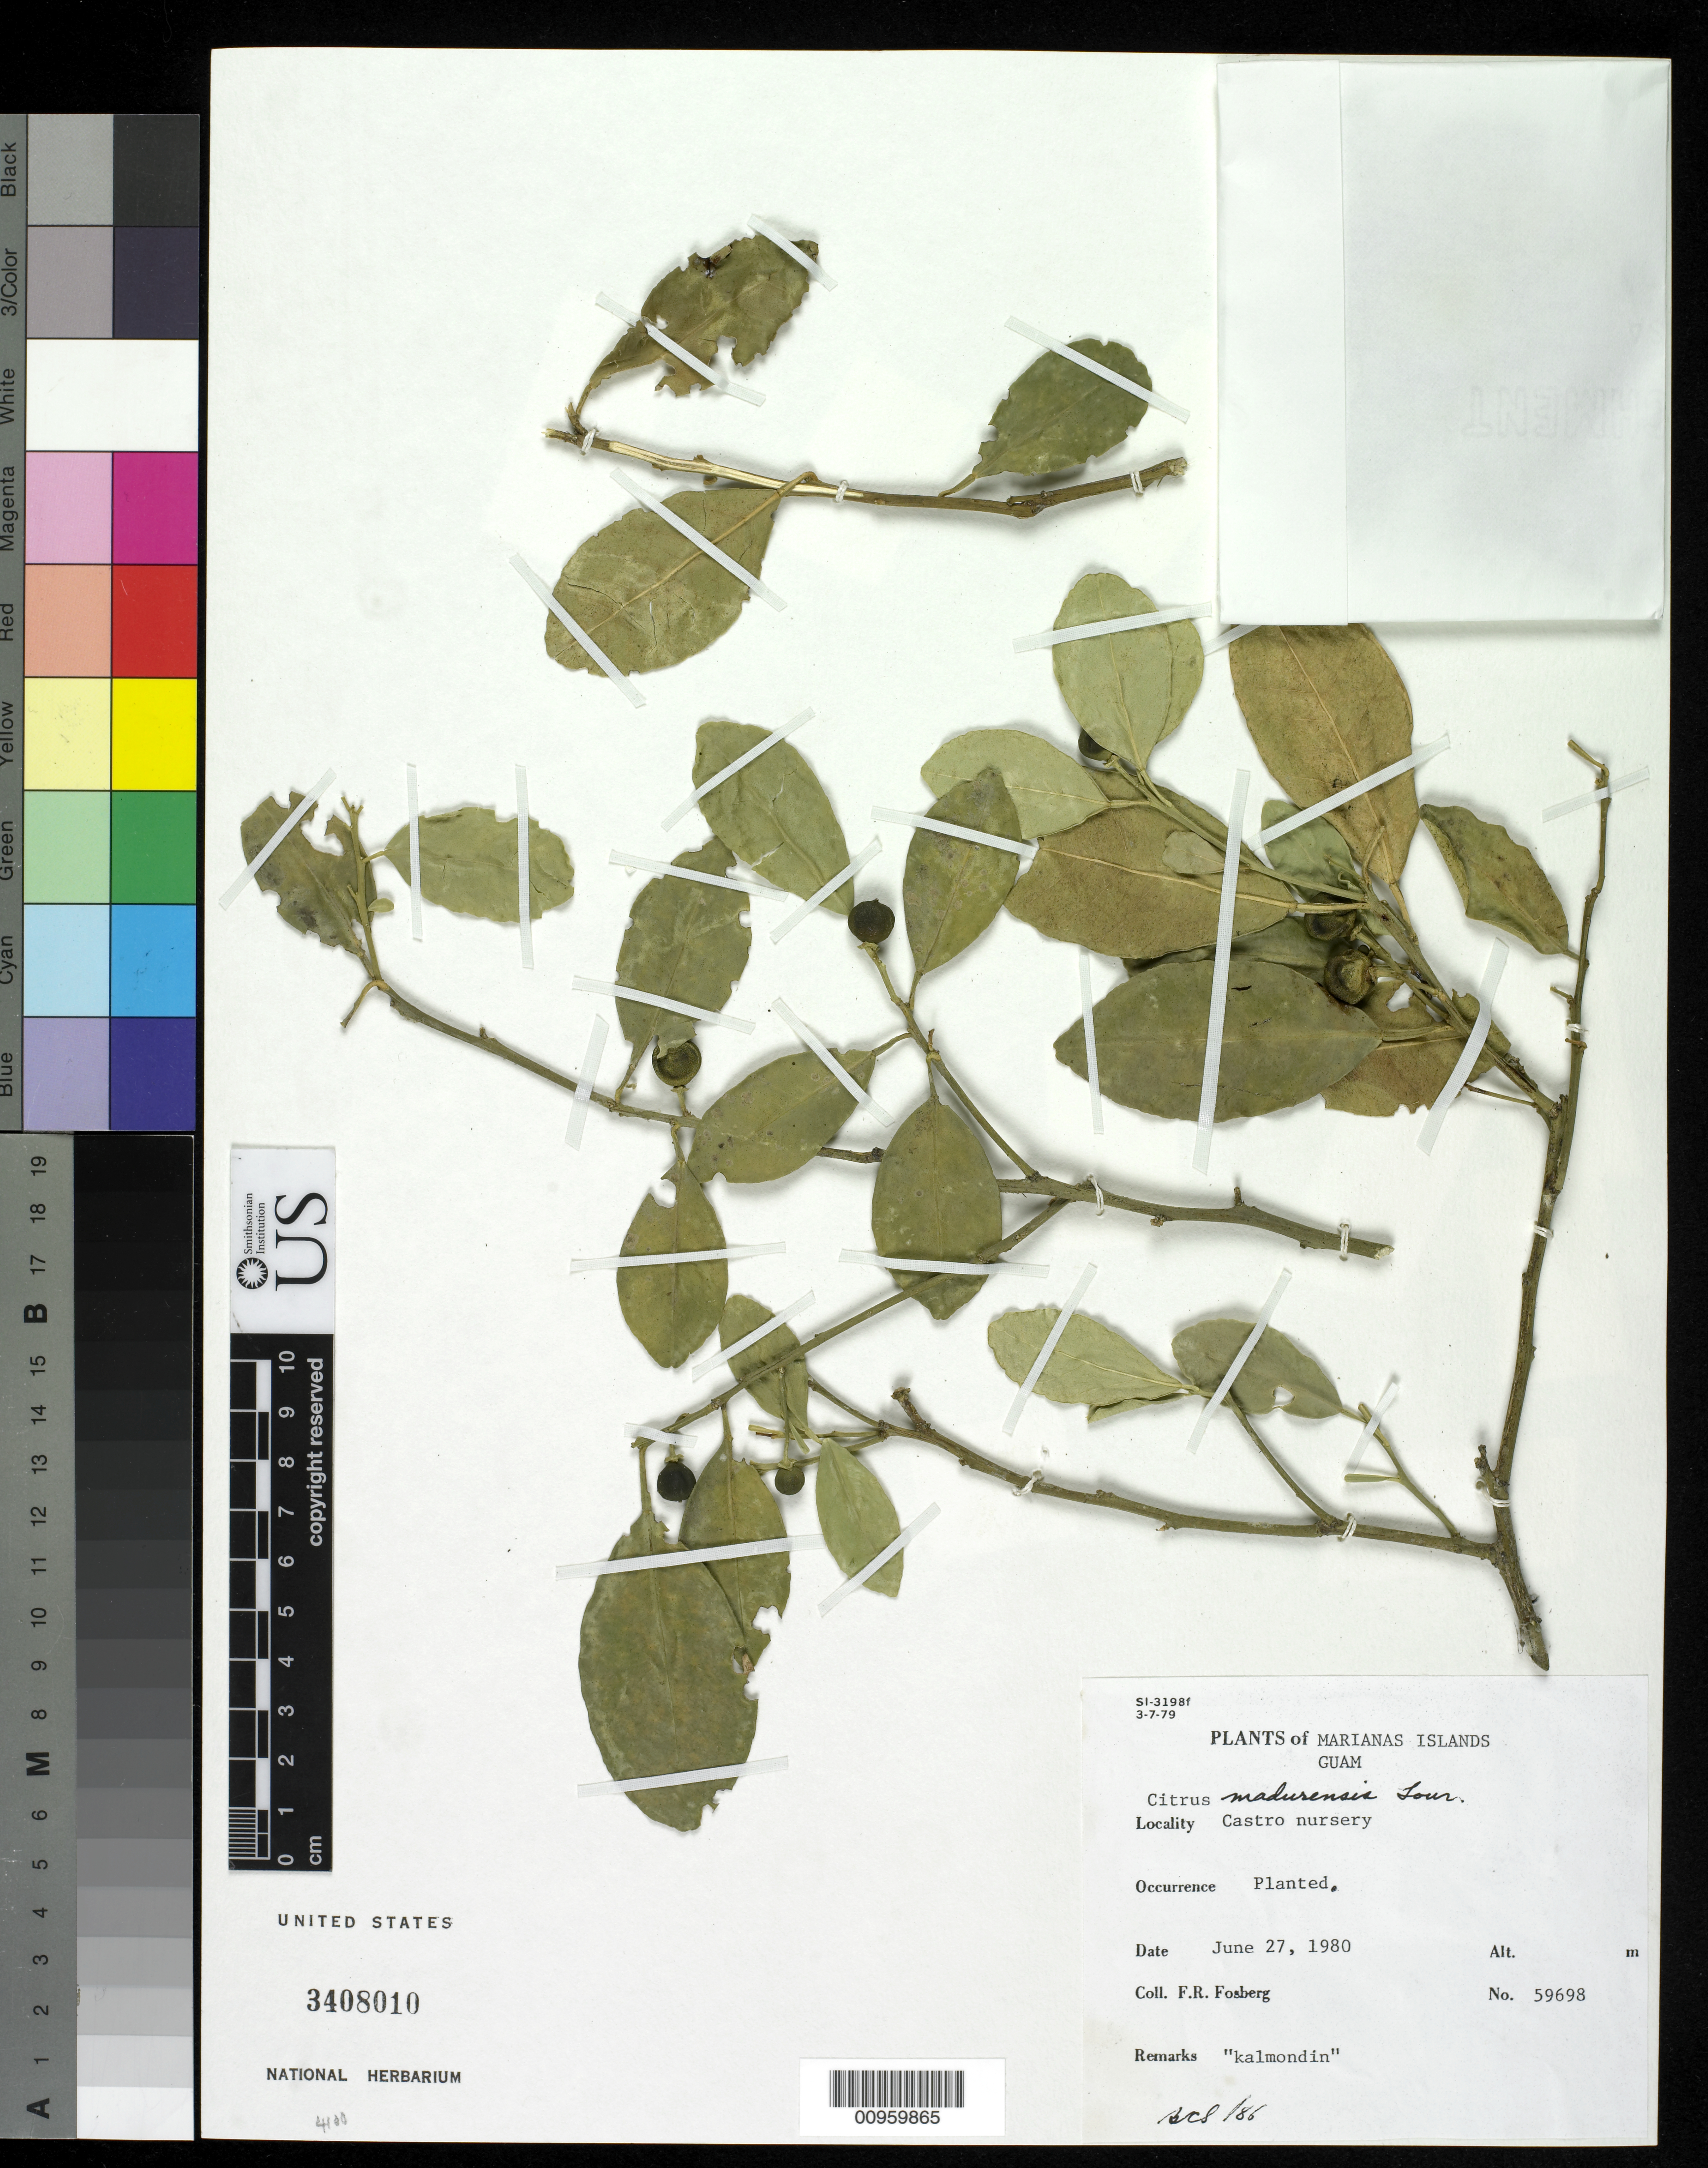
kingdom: Plantae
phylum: Tracheophyta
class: Magnoliopsida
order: Sapindales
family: Rutaceae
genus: Citrus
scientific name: Citrus madurensis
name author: Lour.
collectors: F. R. Fosberg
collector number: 59698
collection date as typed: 27 Jun 1980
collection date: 1980-06-27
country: Guam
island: Guam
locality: Castro Nursery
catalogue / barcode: US 3408010